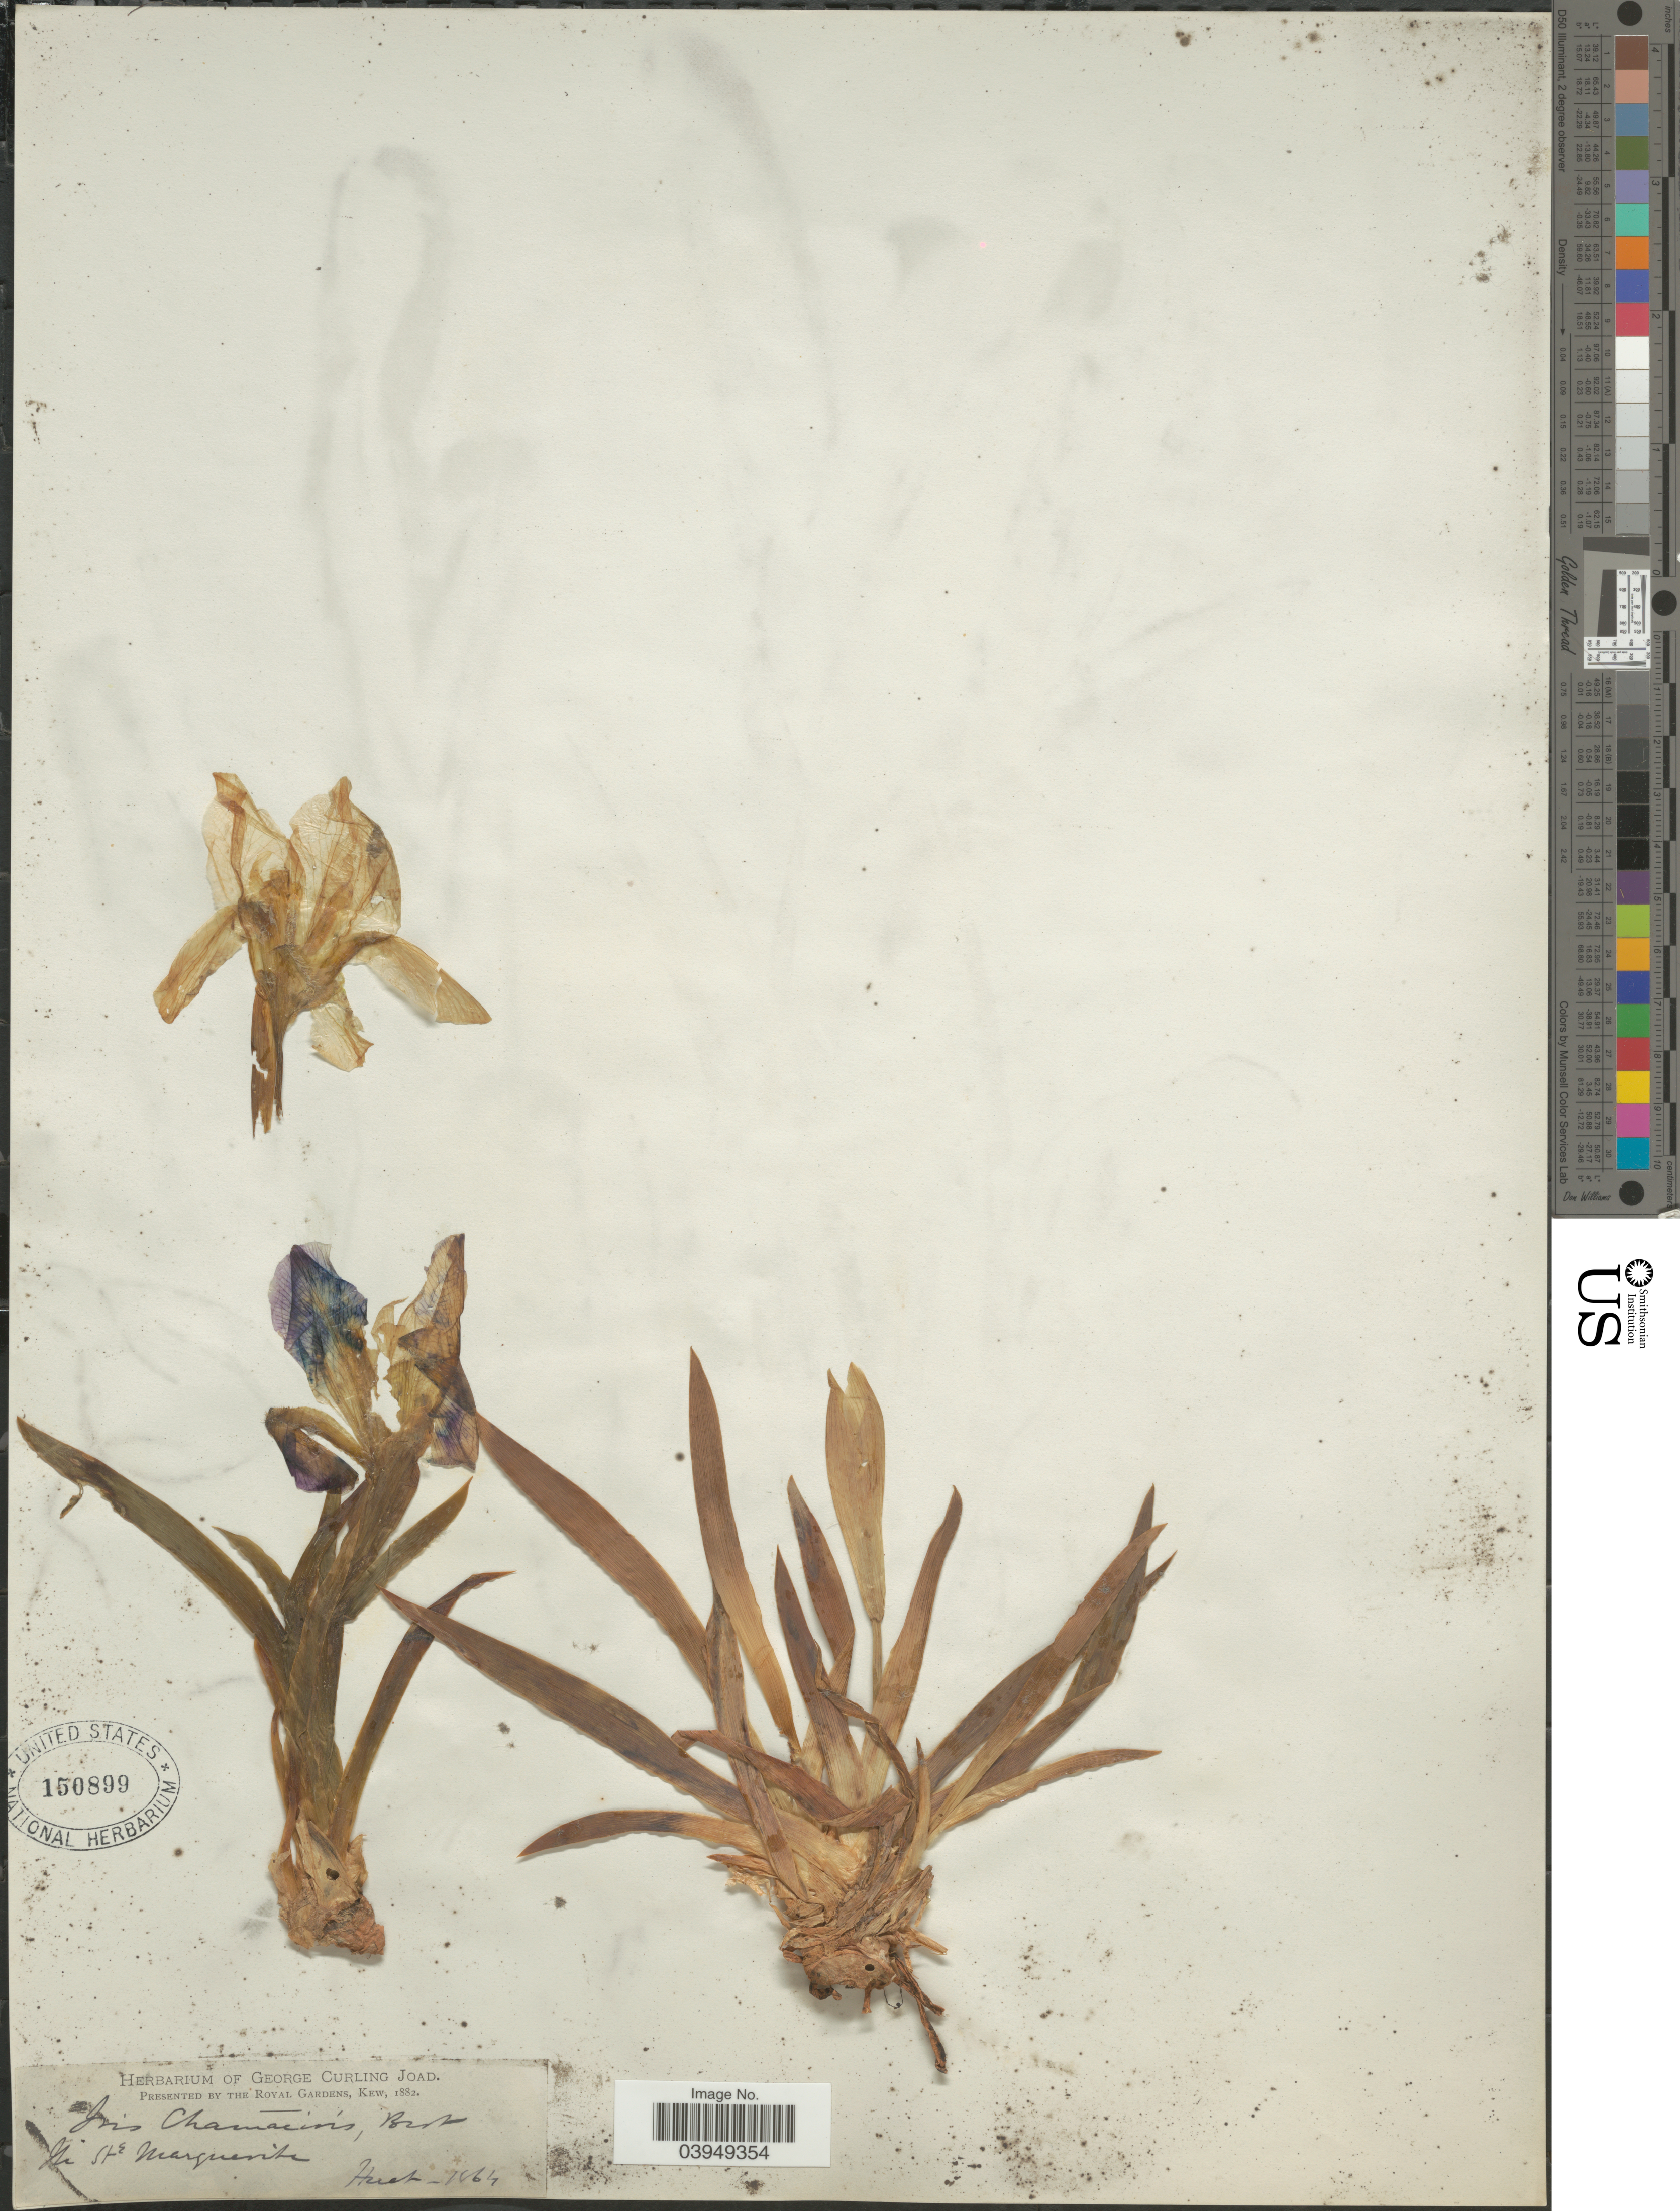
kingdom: Plantae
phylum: Tracheophyta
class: Liliopsida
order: Asparagales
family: Iridaceae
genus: Iris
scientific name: Iris chamaeiris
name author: Bertol.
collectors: ex herb. George Curling Joad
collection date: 1864-02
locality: Ile Ste Marguerita.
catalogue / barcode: US 150899